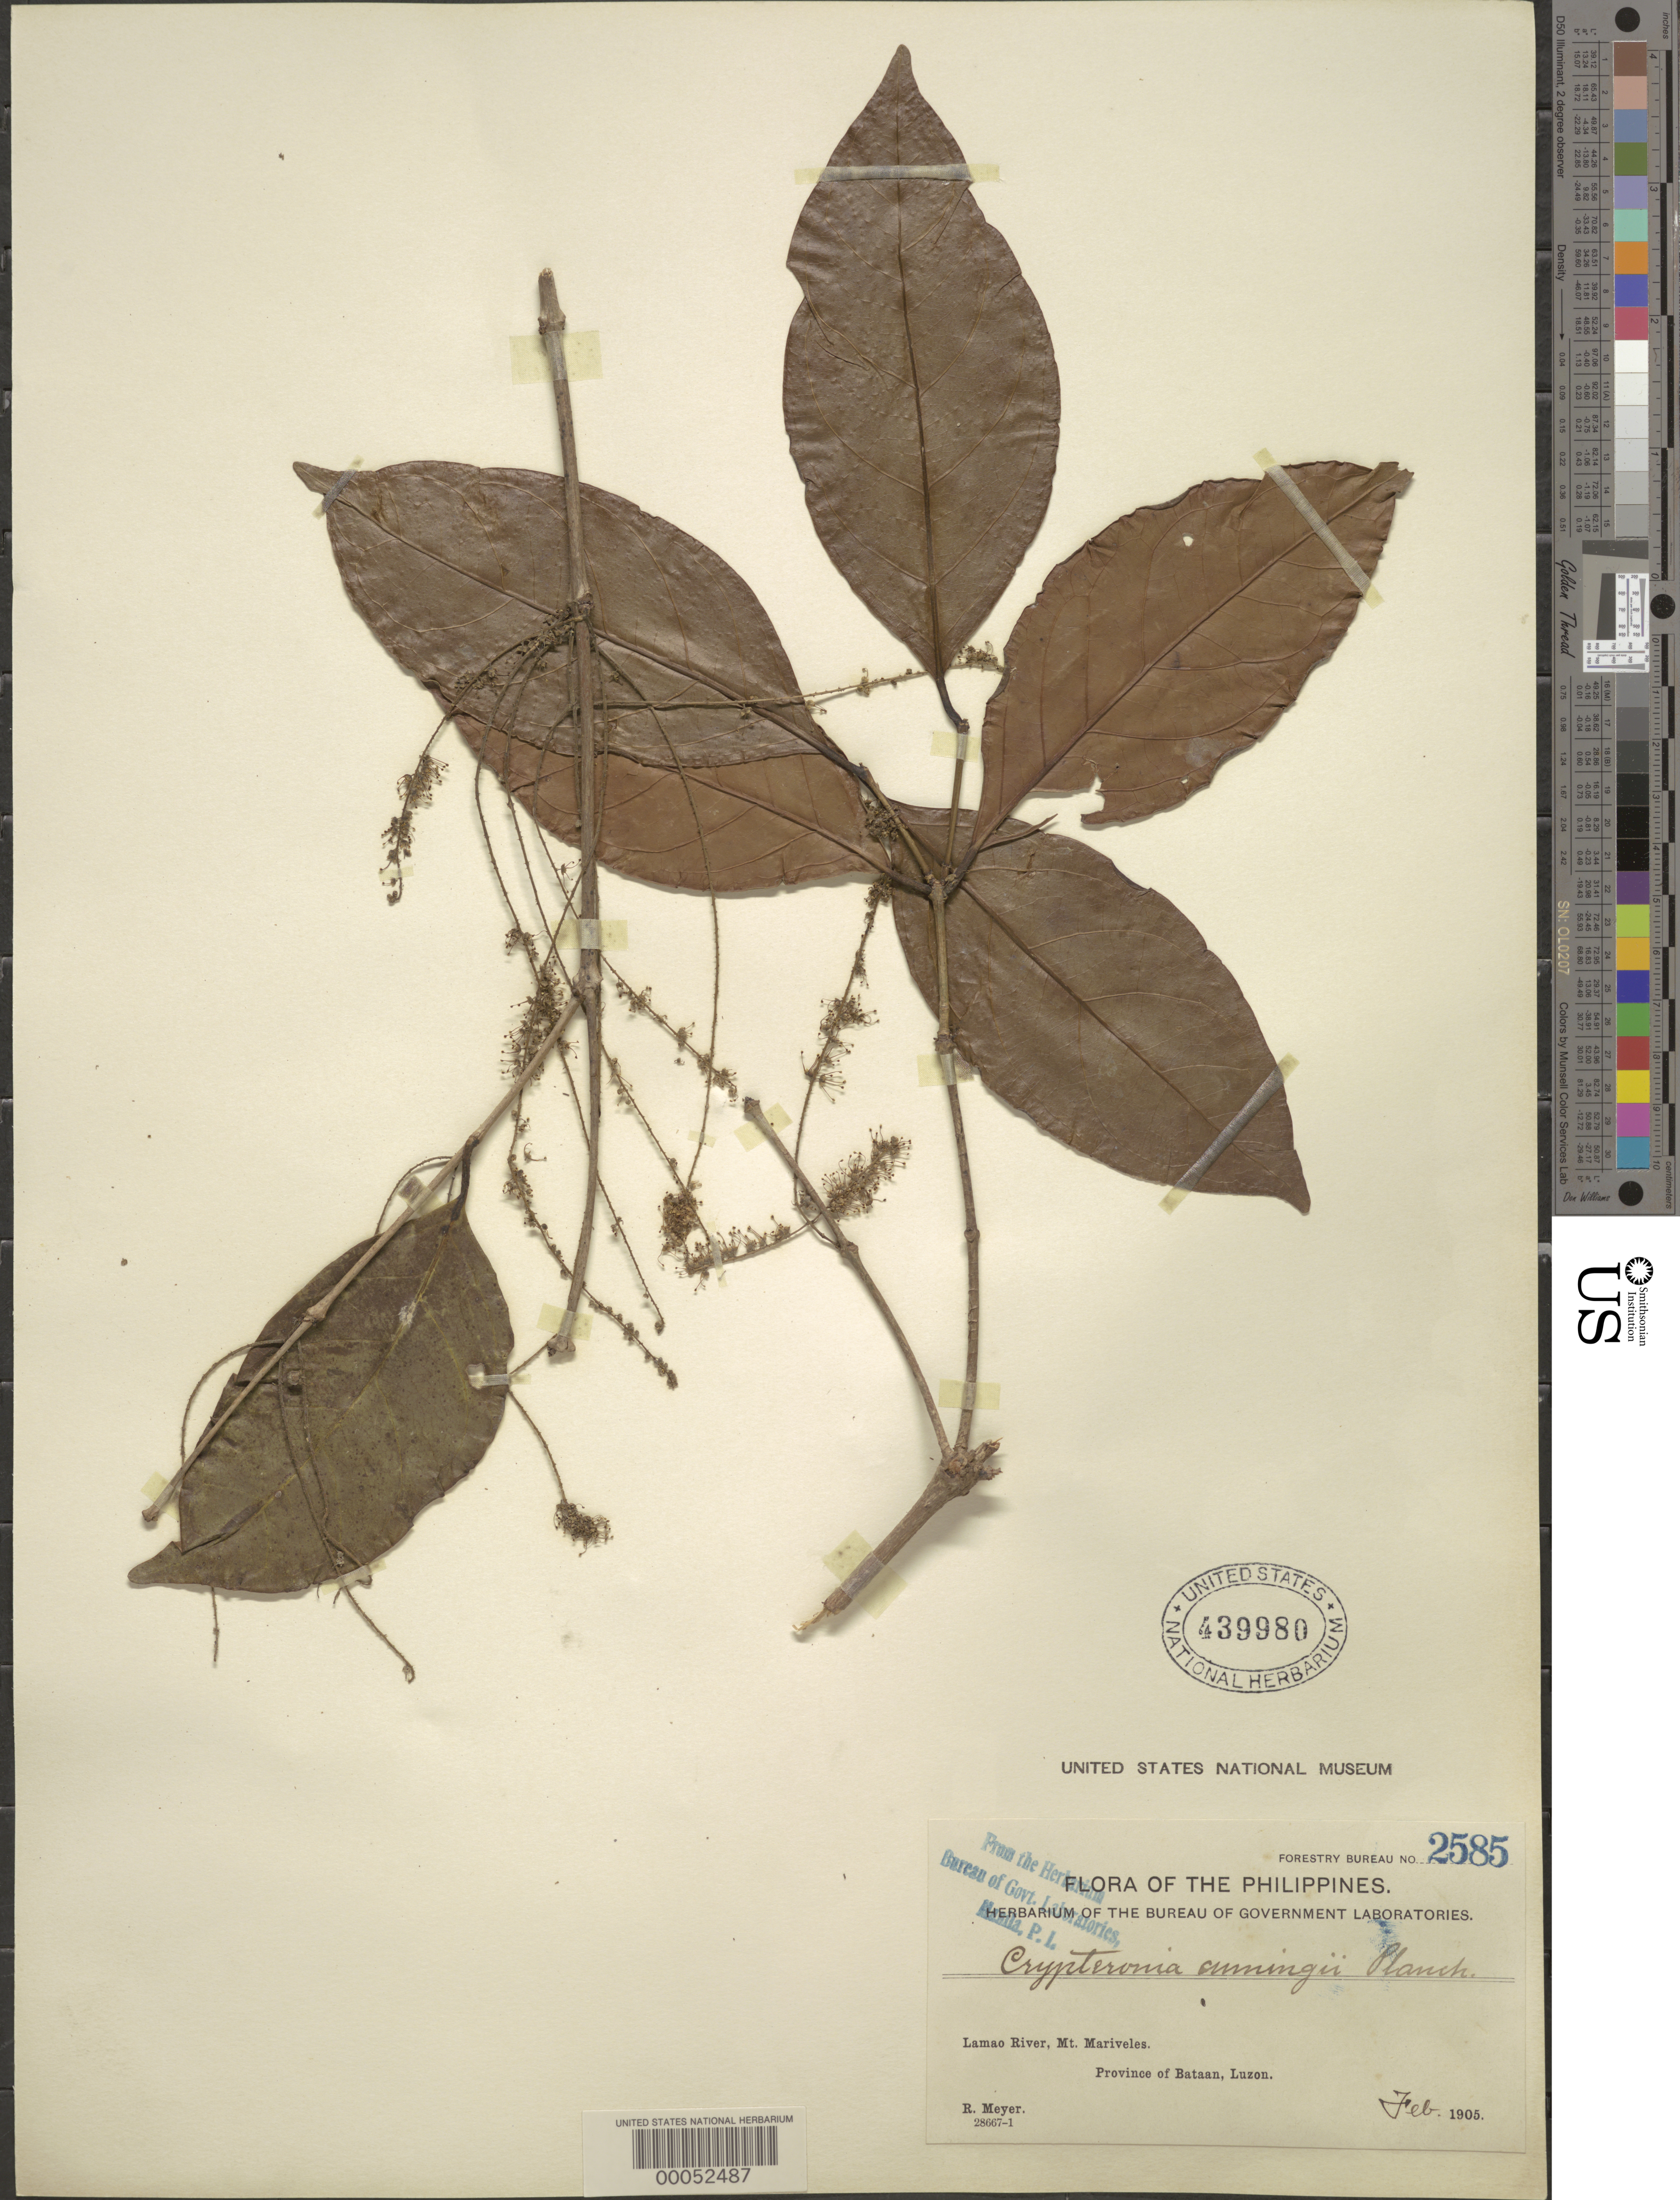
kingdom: Plantae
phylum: Tracheophyta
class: Magnoliopsida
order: Myrtales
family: Crypteroniaceae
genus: Crypteronia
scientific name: Crypteronia paniculata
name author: Blume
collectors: R. Meyer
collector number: Forestry Bureau 2585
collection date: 1905-02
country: Philippines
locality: Lamao River, Mt. Mariveles. Province of Bataan, Luzon.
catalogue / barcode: US 439980